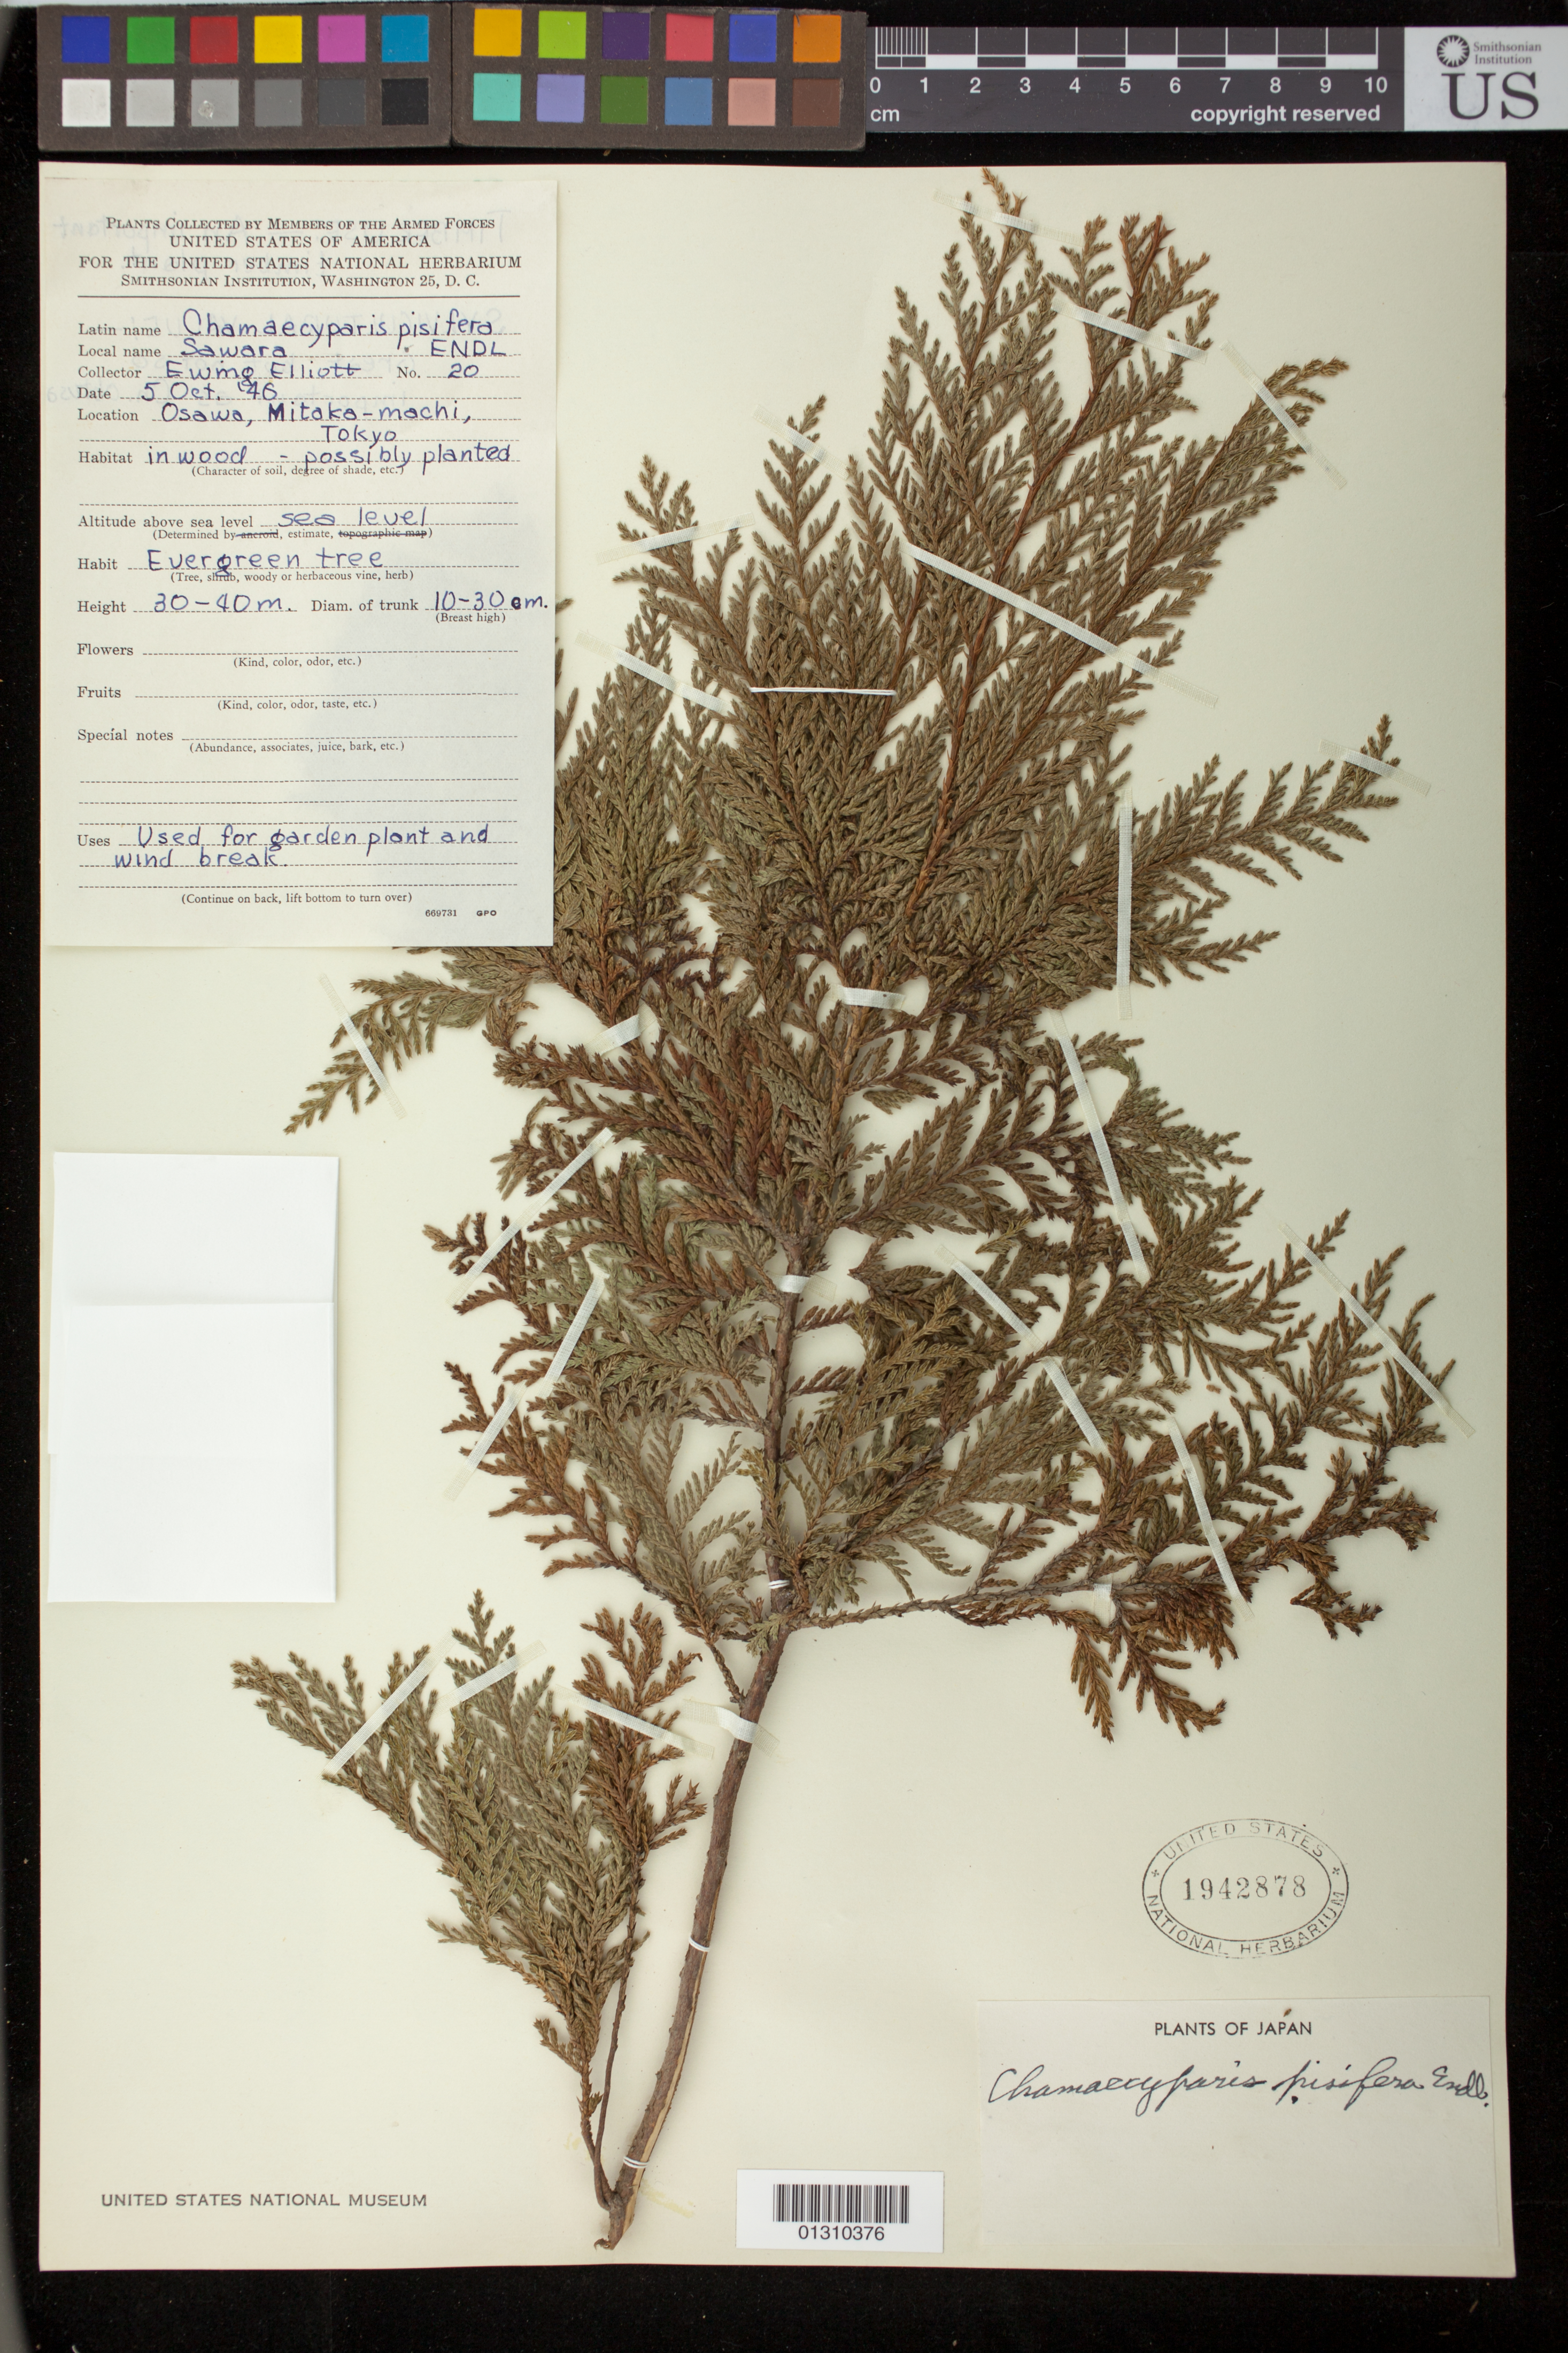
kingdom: Plantae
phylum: Tracheophyta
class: Pinopsida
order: Pinales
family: Cupressaceae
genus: Chamaecyparis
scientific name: Chamaecyparis pisifera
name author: (Siebold & Zucc.) Endl.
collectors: E. Elliott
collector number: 20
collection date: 1946-10-05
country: Japan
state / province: Tokyo, Federal City of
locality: Osawa, Mitaka-machi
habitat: in wood-possibly planted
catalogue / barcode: US 1942878